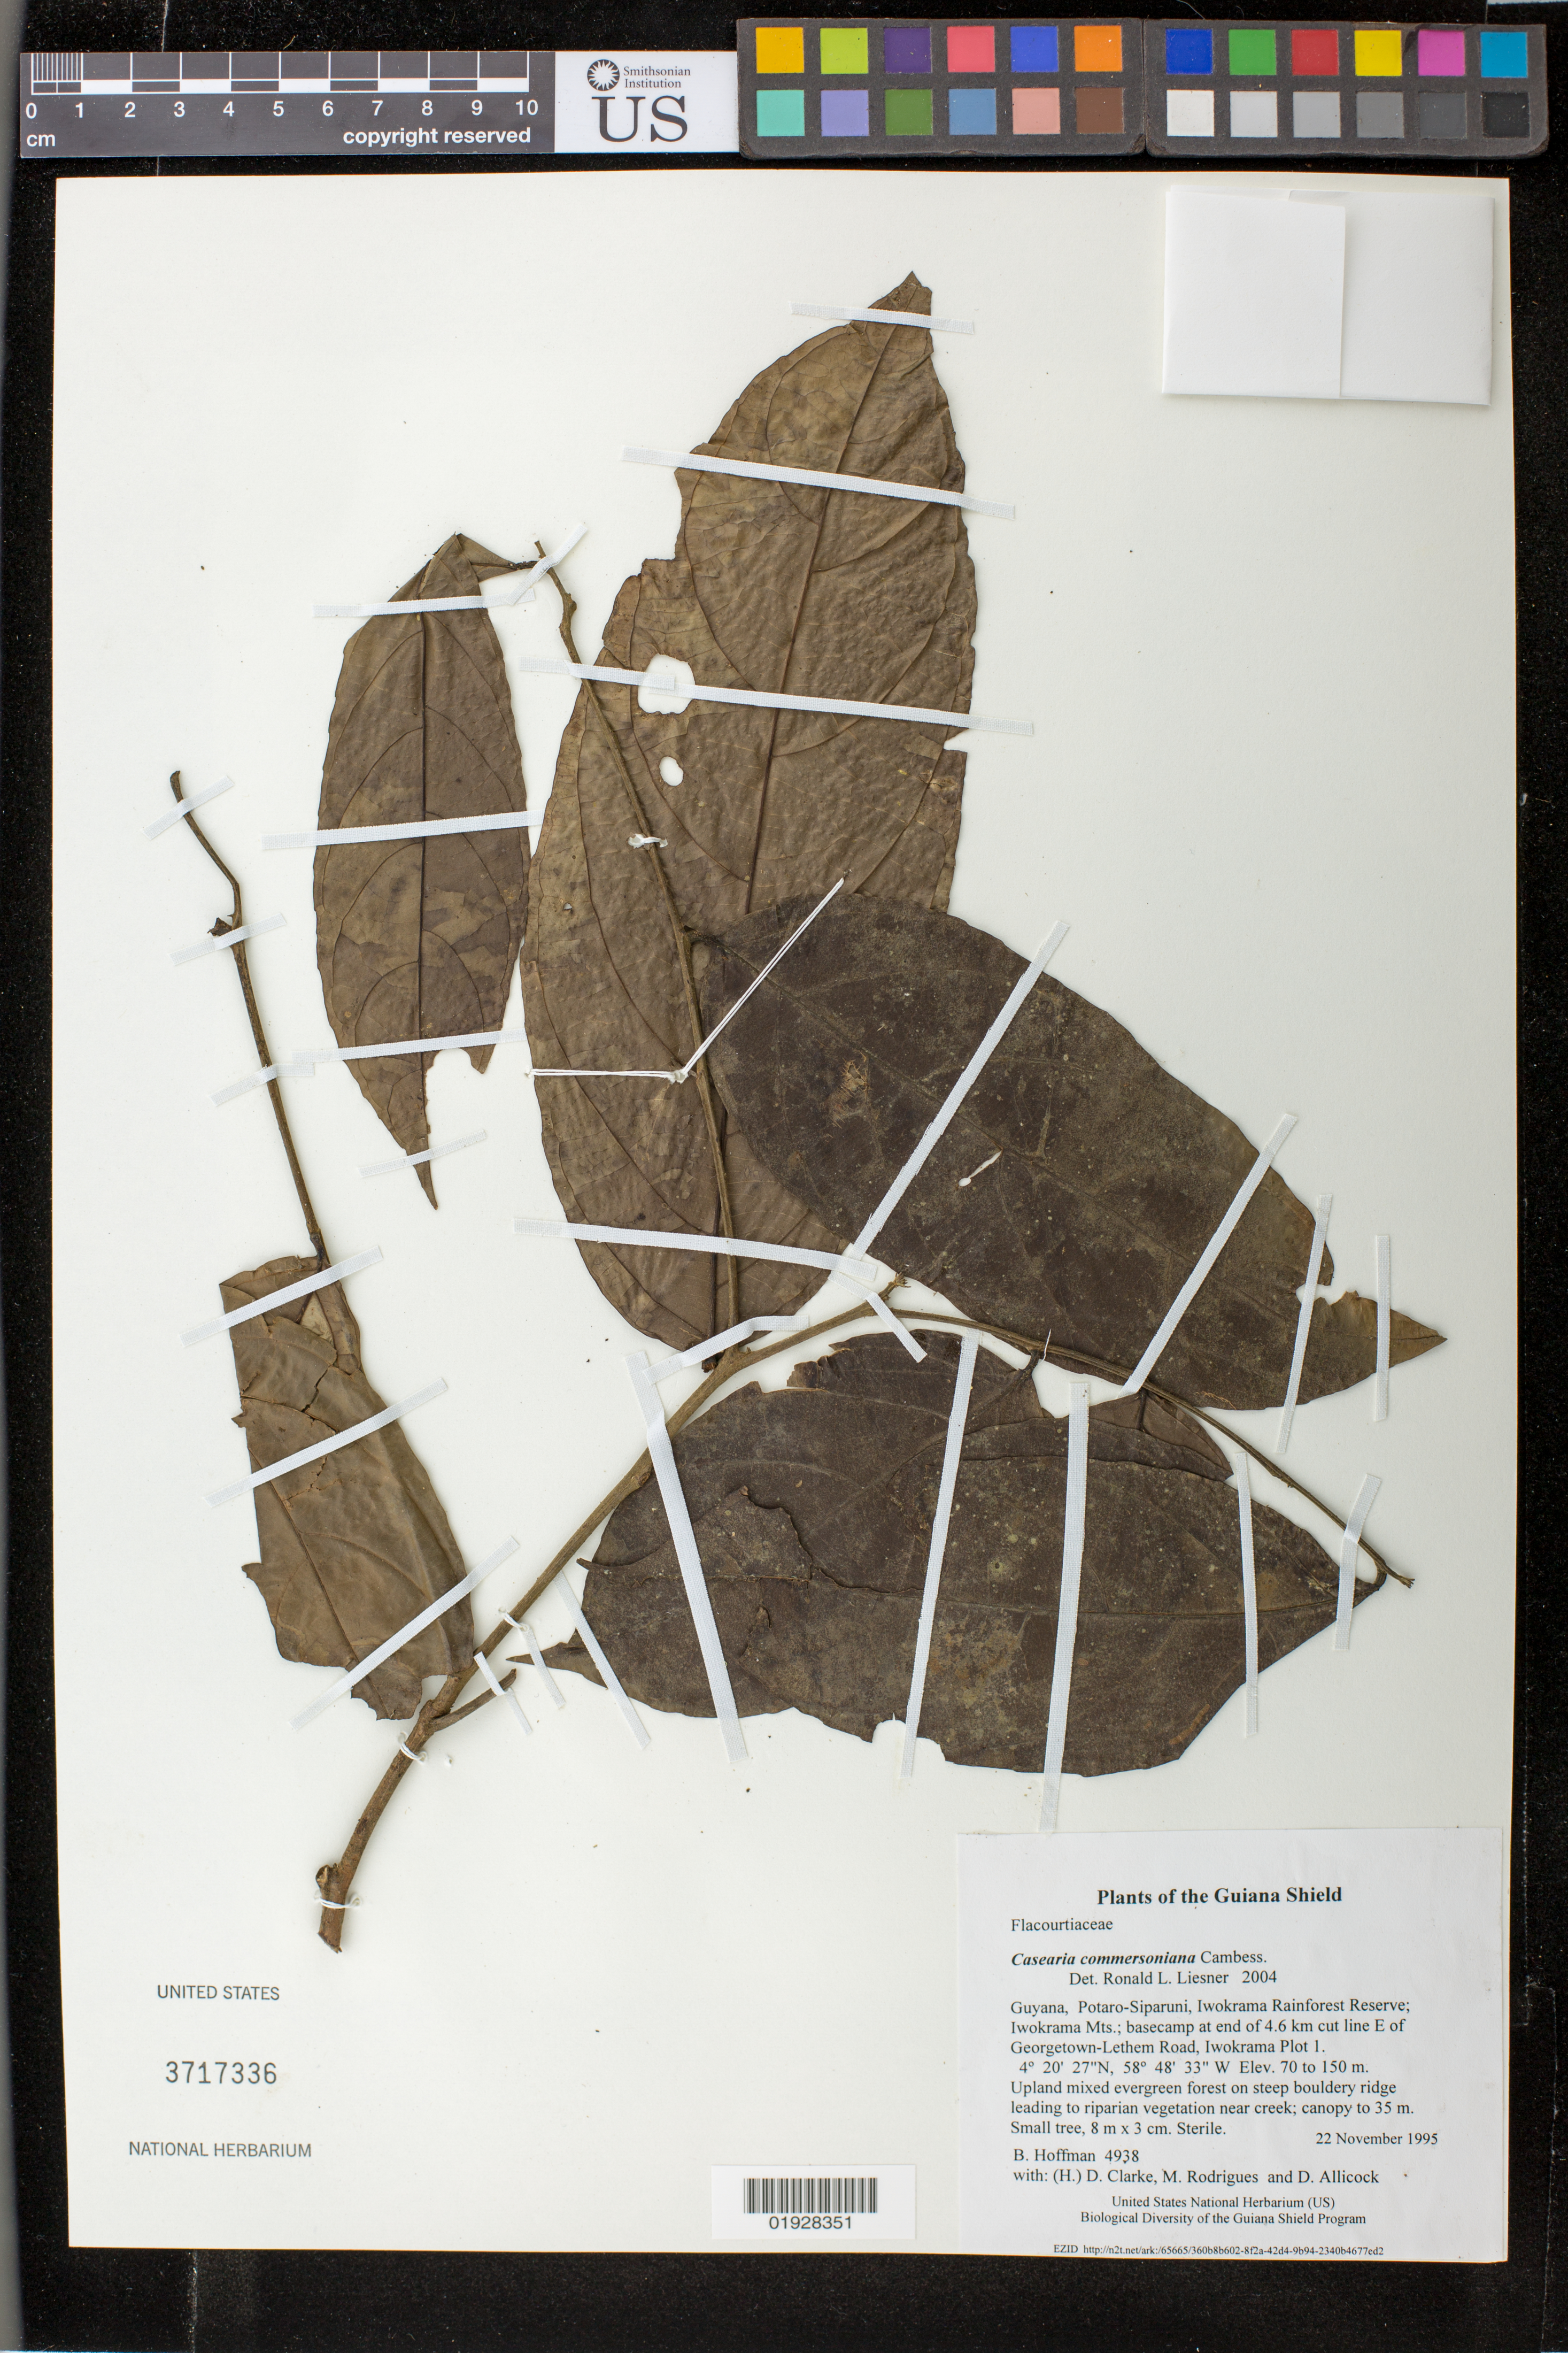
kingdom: Plantae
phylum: Tracheophyta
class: Magnoliopsida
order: Malpighiales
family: Salicaceae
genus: Piparea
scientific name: Piparea dentata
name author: Aubl.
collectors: B. Hoffman, H. D. Clarke, M. Rodrigues & D. Allicock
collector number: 4938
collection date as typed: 22 November 1995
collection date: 1995-11-22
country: Guyana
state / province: Potaro-Siparuni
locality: Iwokrama Rainforest Reserve; Iwokrama Mts.; basecamp at end of 4.6 km cut line E of Georgetown-Lethem Road, Iwokrama Plot 1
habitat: Upland mixed evergreen forest on steep bouldery ridge leading to riparian vegetation near creek; canopy to 35 m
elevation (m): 70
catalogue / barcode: US 3717336